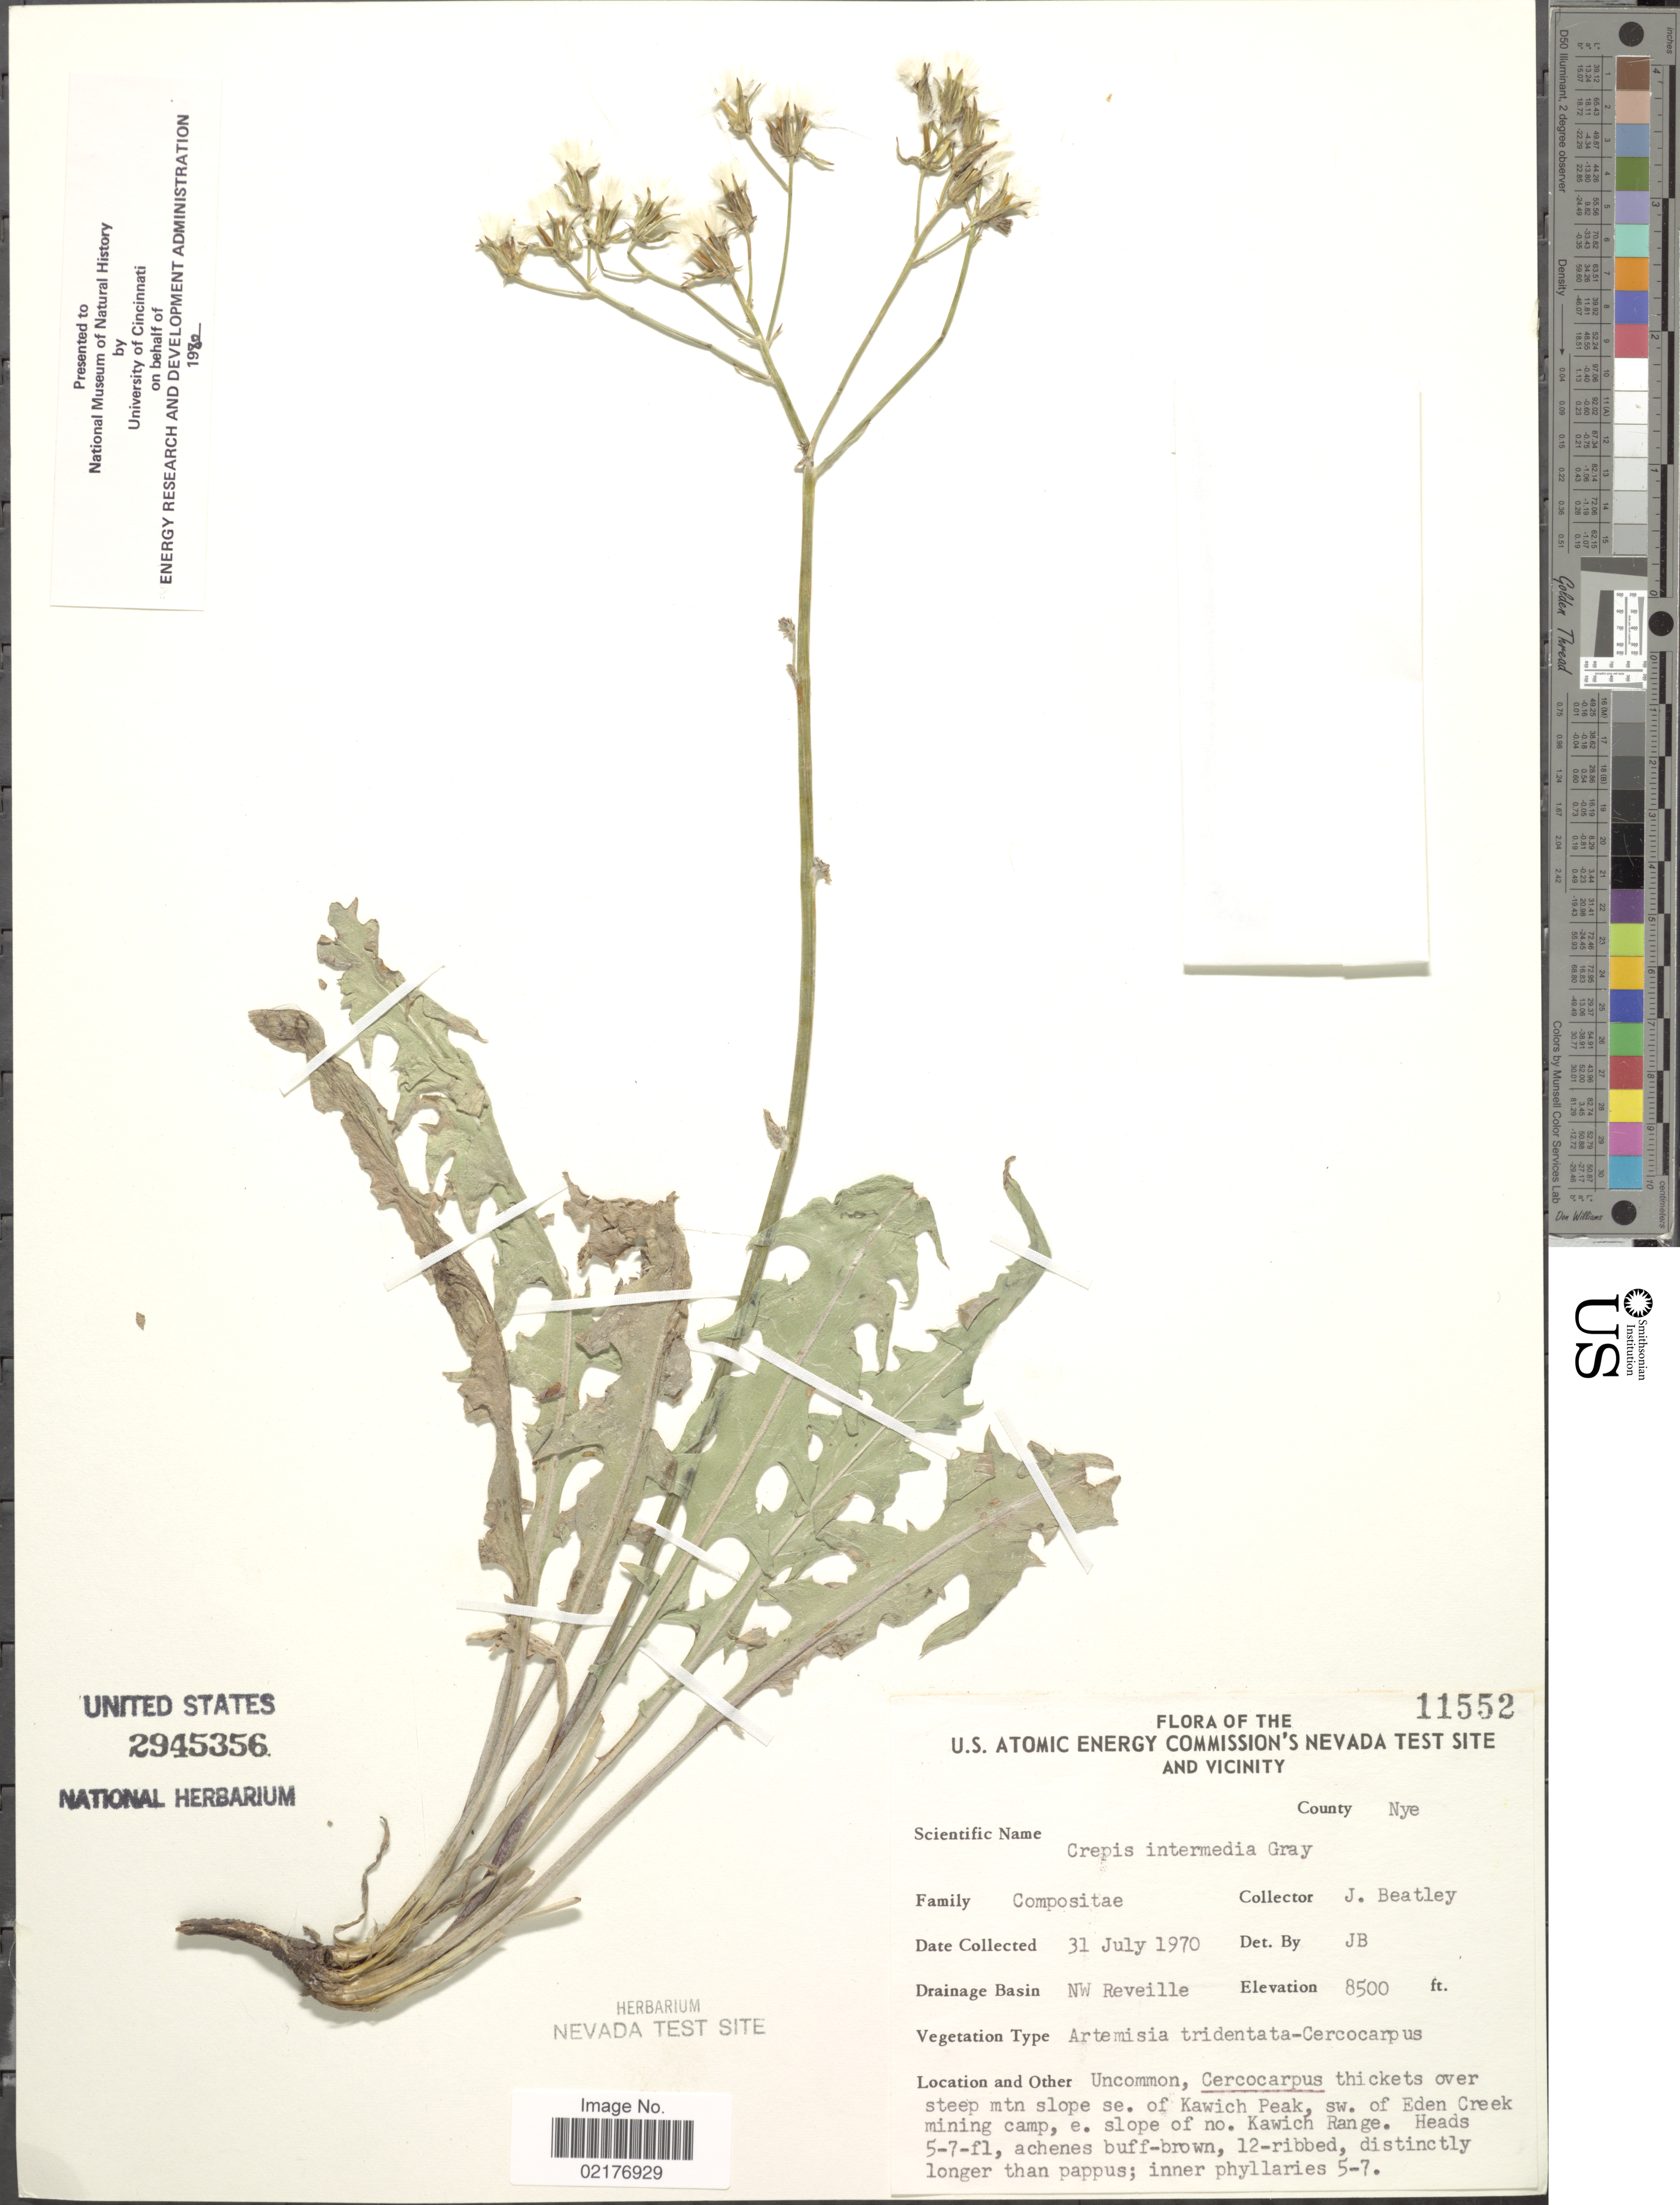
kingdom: Plantae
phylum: Tracheophyta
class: Magnoliopsida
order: Asterales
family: Asteraceae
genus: Crepis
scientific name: Crepis intermedia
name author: A. Gray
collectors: J. C. Beatley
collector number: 11552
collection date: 1970-07-31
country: United States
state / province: Nevada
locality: U.S. Atomic Energy Commission's Nevada Test Site and Vicinity, County Nye, Drainage Basin NW Reveille, thickets over steep mtn slope se. of Kawich Peak, sw. of Eden Creek mining camp, e. slope of no. Kawich Range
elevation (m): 2591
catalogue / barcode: US 2945356